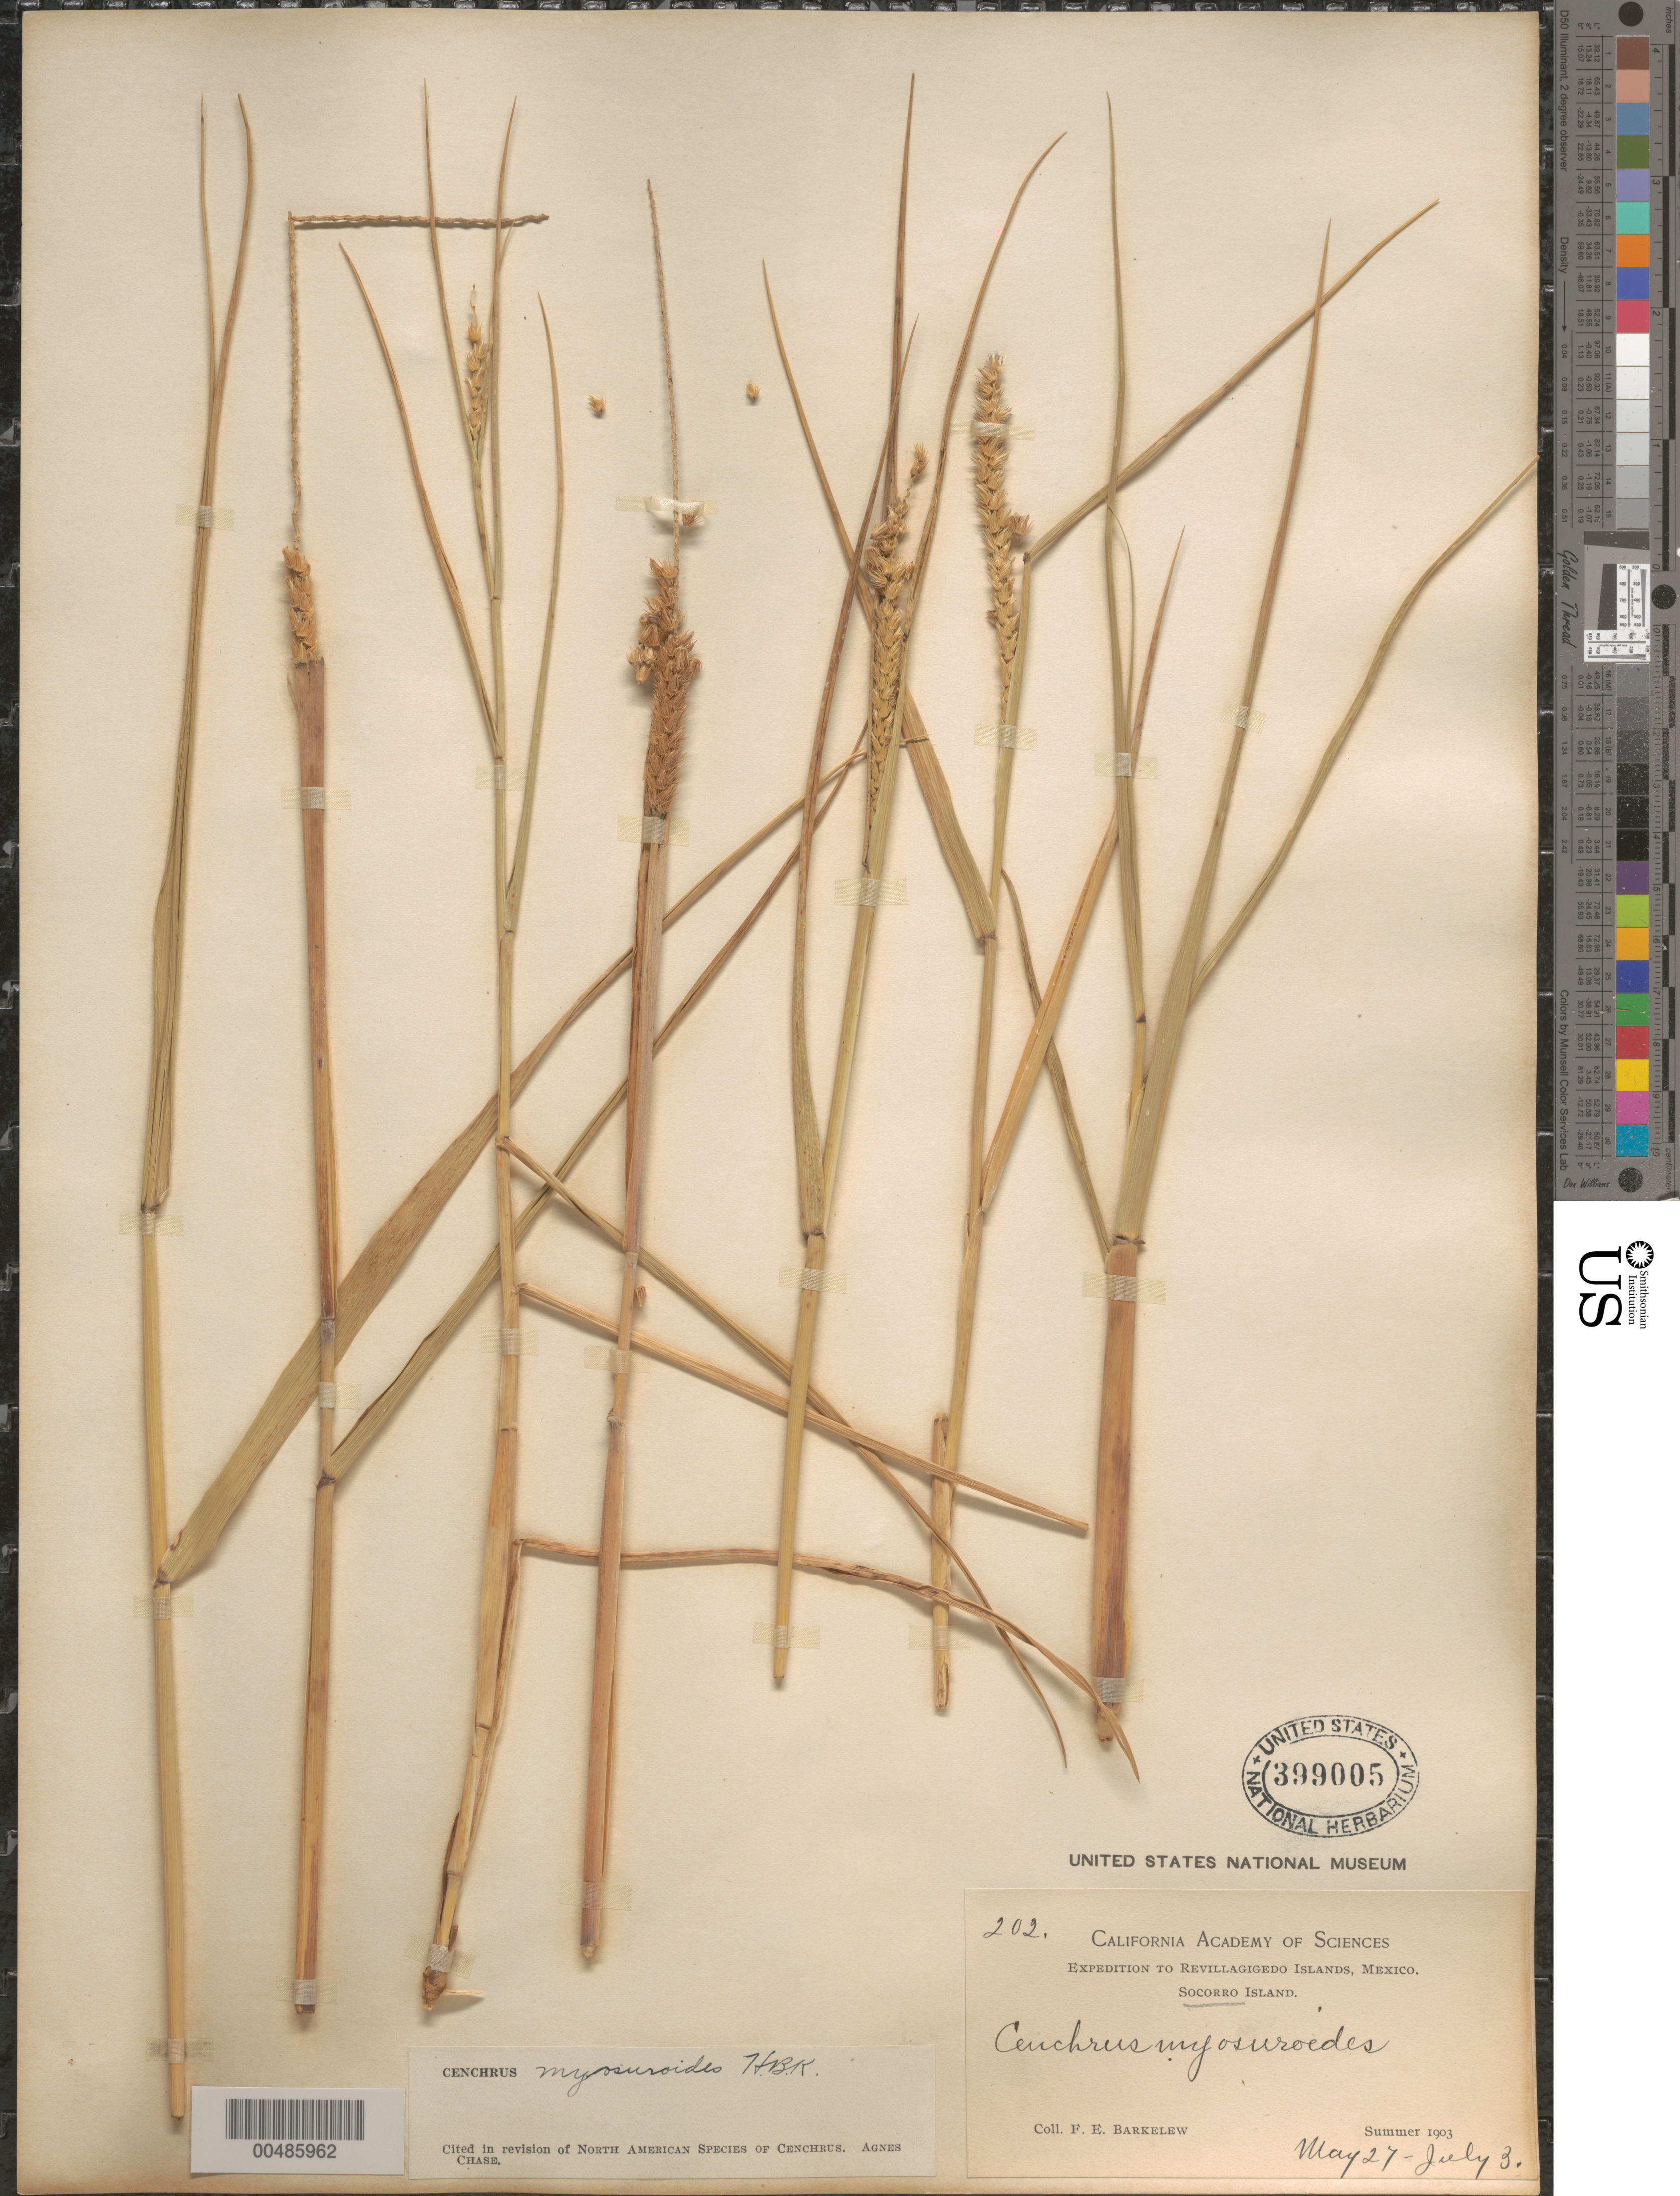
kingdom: Plantae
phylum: Tracheophyta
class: Liliopsida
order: Poales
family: Poaceae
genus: Cenchrus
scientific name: Cenchrus myosuroides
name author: Kunth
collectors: F. Barkelew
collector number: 202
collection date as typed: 27 May 1903 to 3 Jul 1903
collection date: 1903-05-27/1903-07-03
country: Mexico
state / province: Colima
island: Socorro Island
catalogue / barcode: US 399005